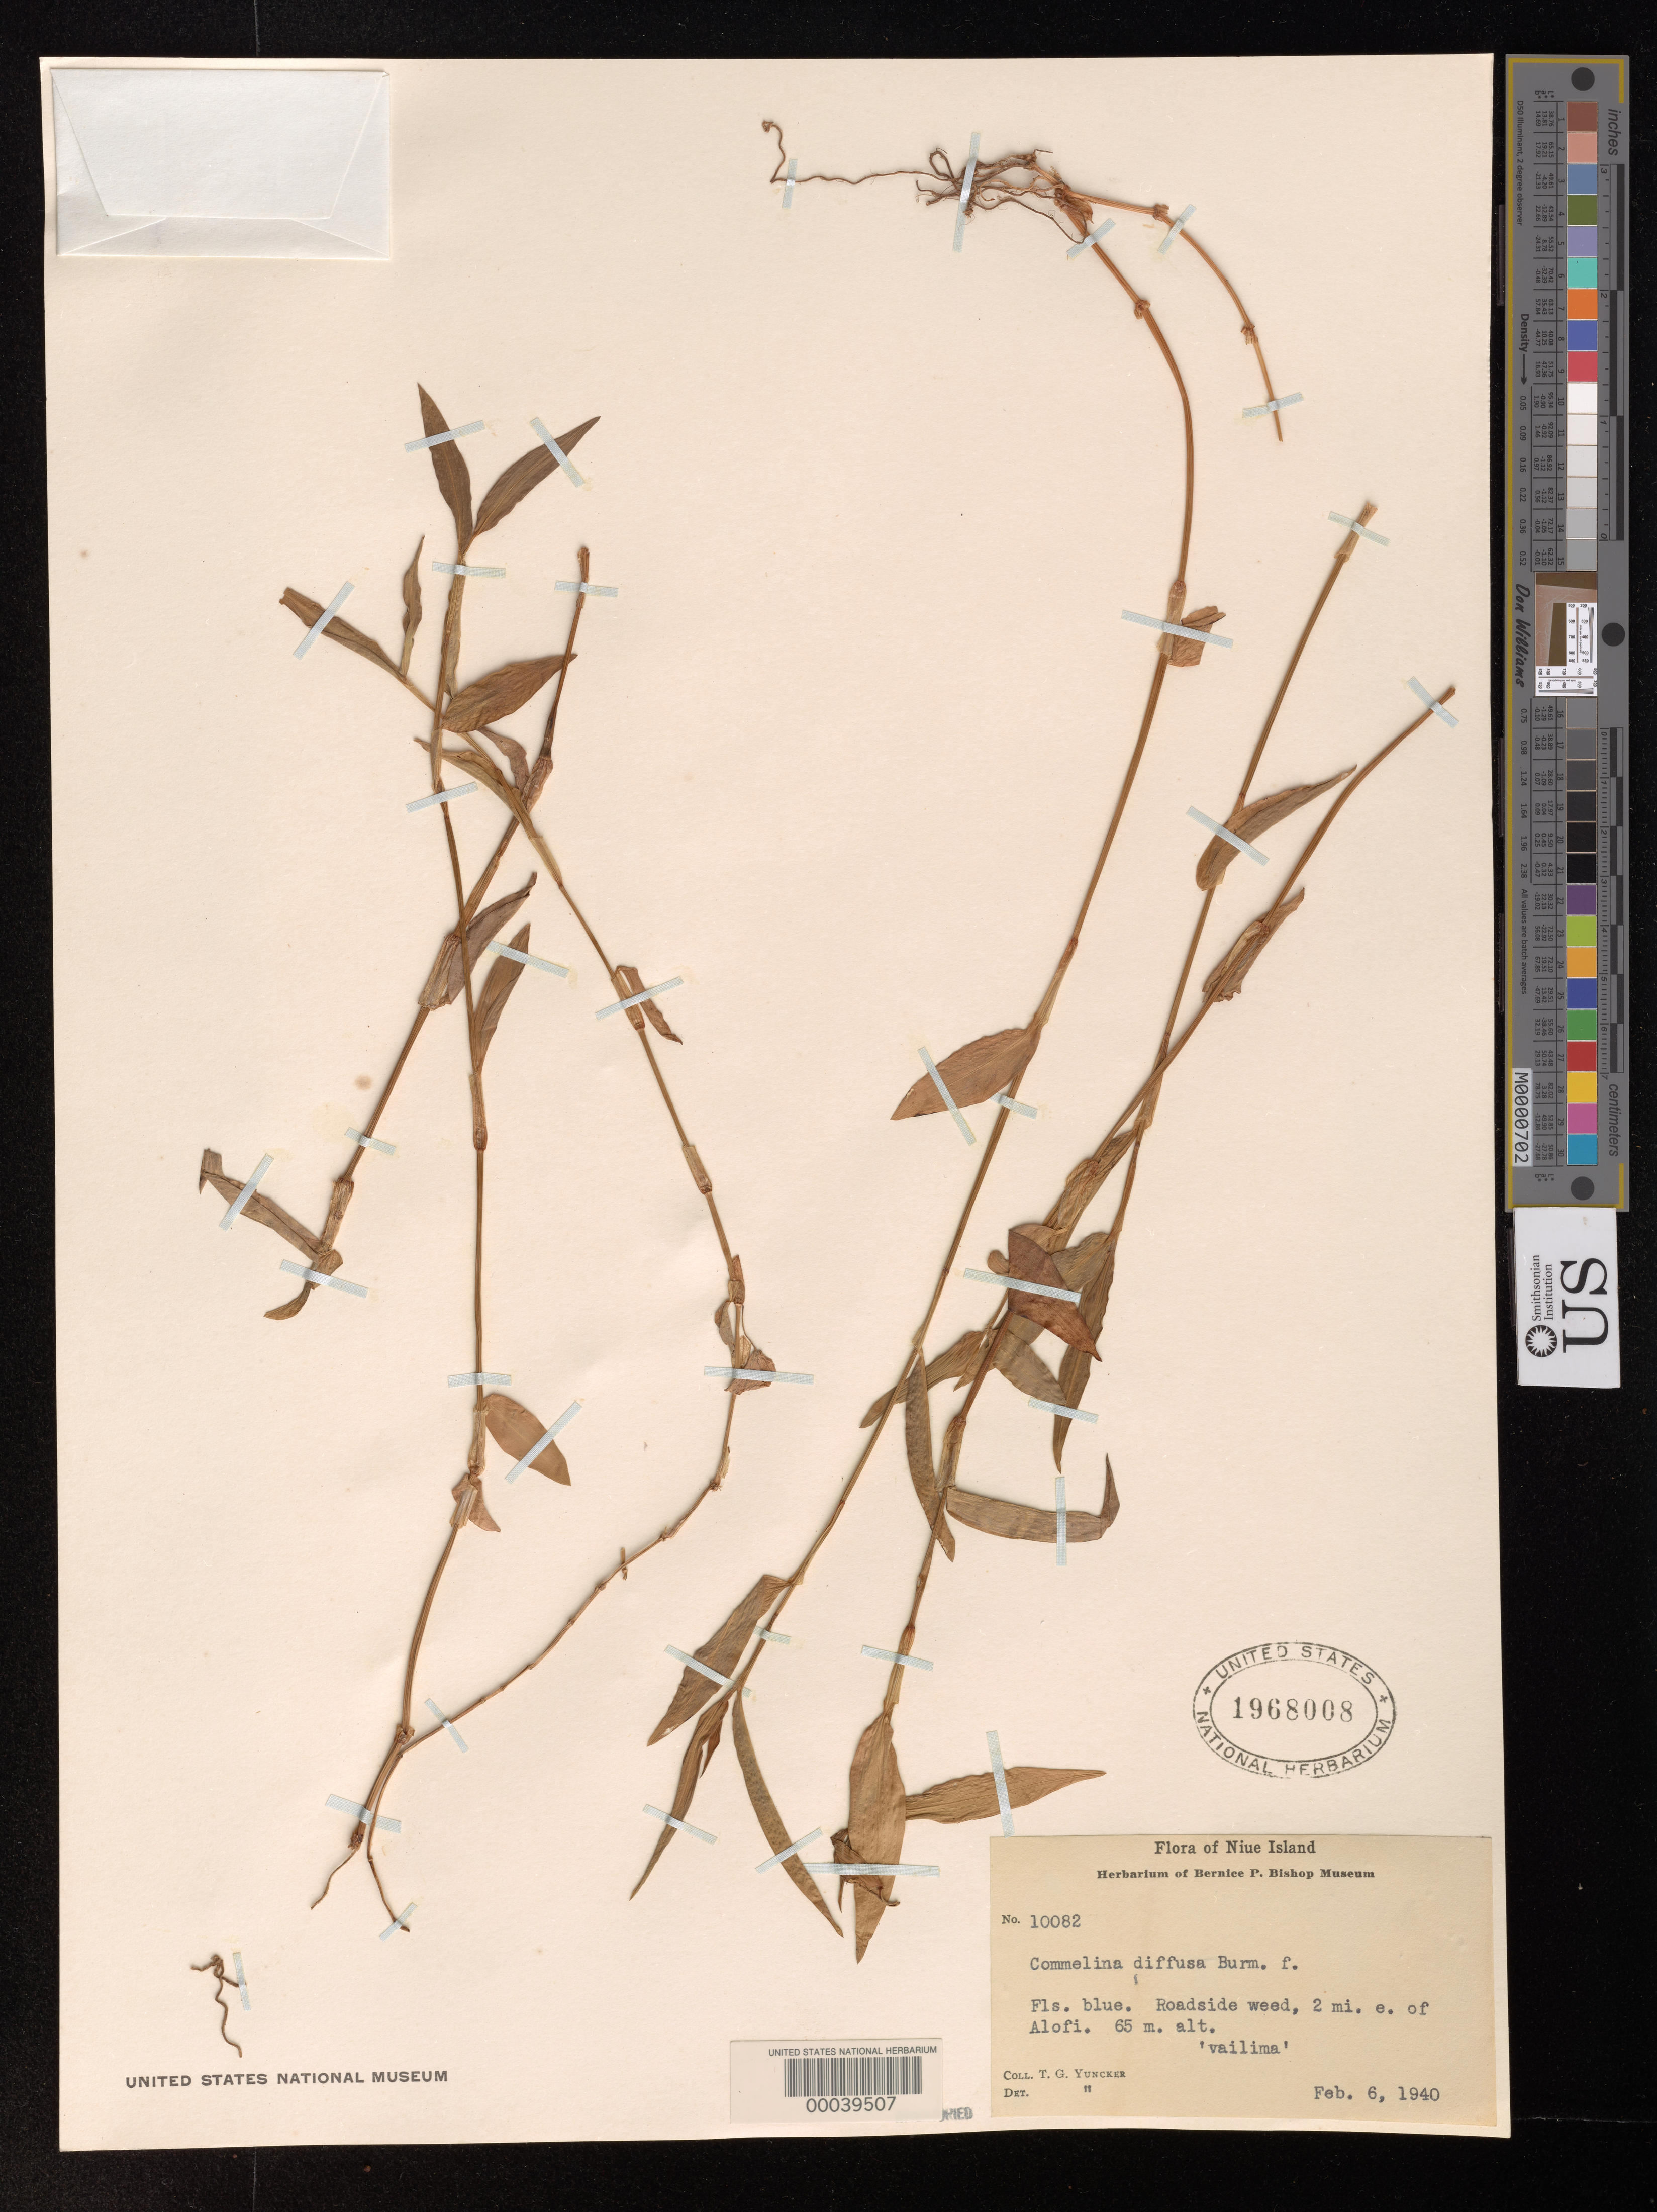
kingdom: Plantae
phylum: Tracheophyta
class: Liliopsida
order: Commelinales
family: Commelinaceae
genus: Commelina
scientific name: Commelina diffusa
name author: Burm. f.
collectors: T. G. Yuncker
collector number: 10082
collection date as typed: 06 Feb 1940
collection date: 1940-02-06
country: Niue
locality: Alofi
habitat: Roadside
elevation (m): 65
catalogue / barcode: US 1968008